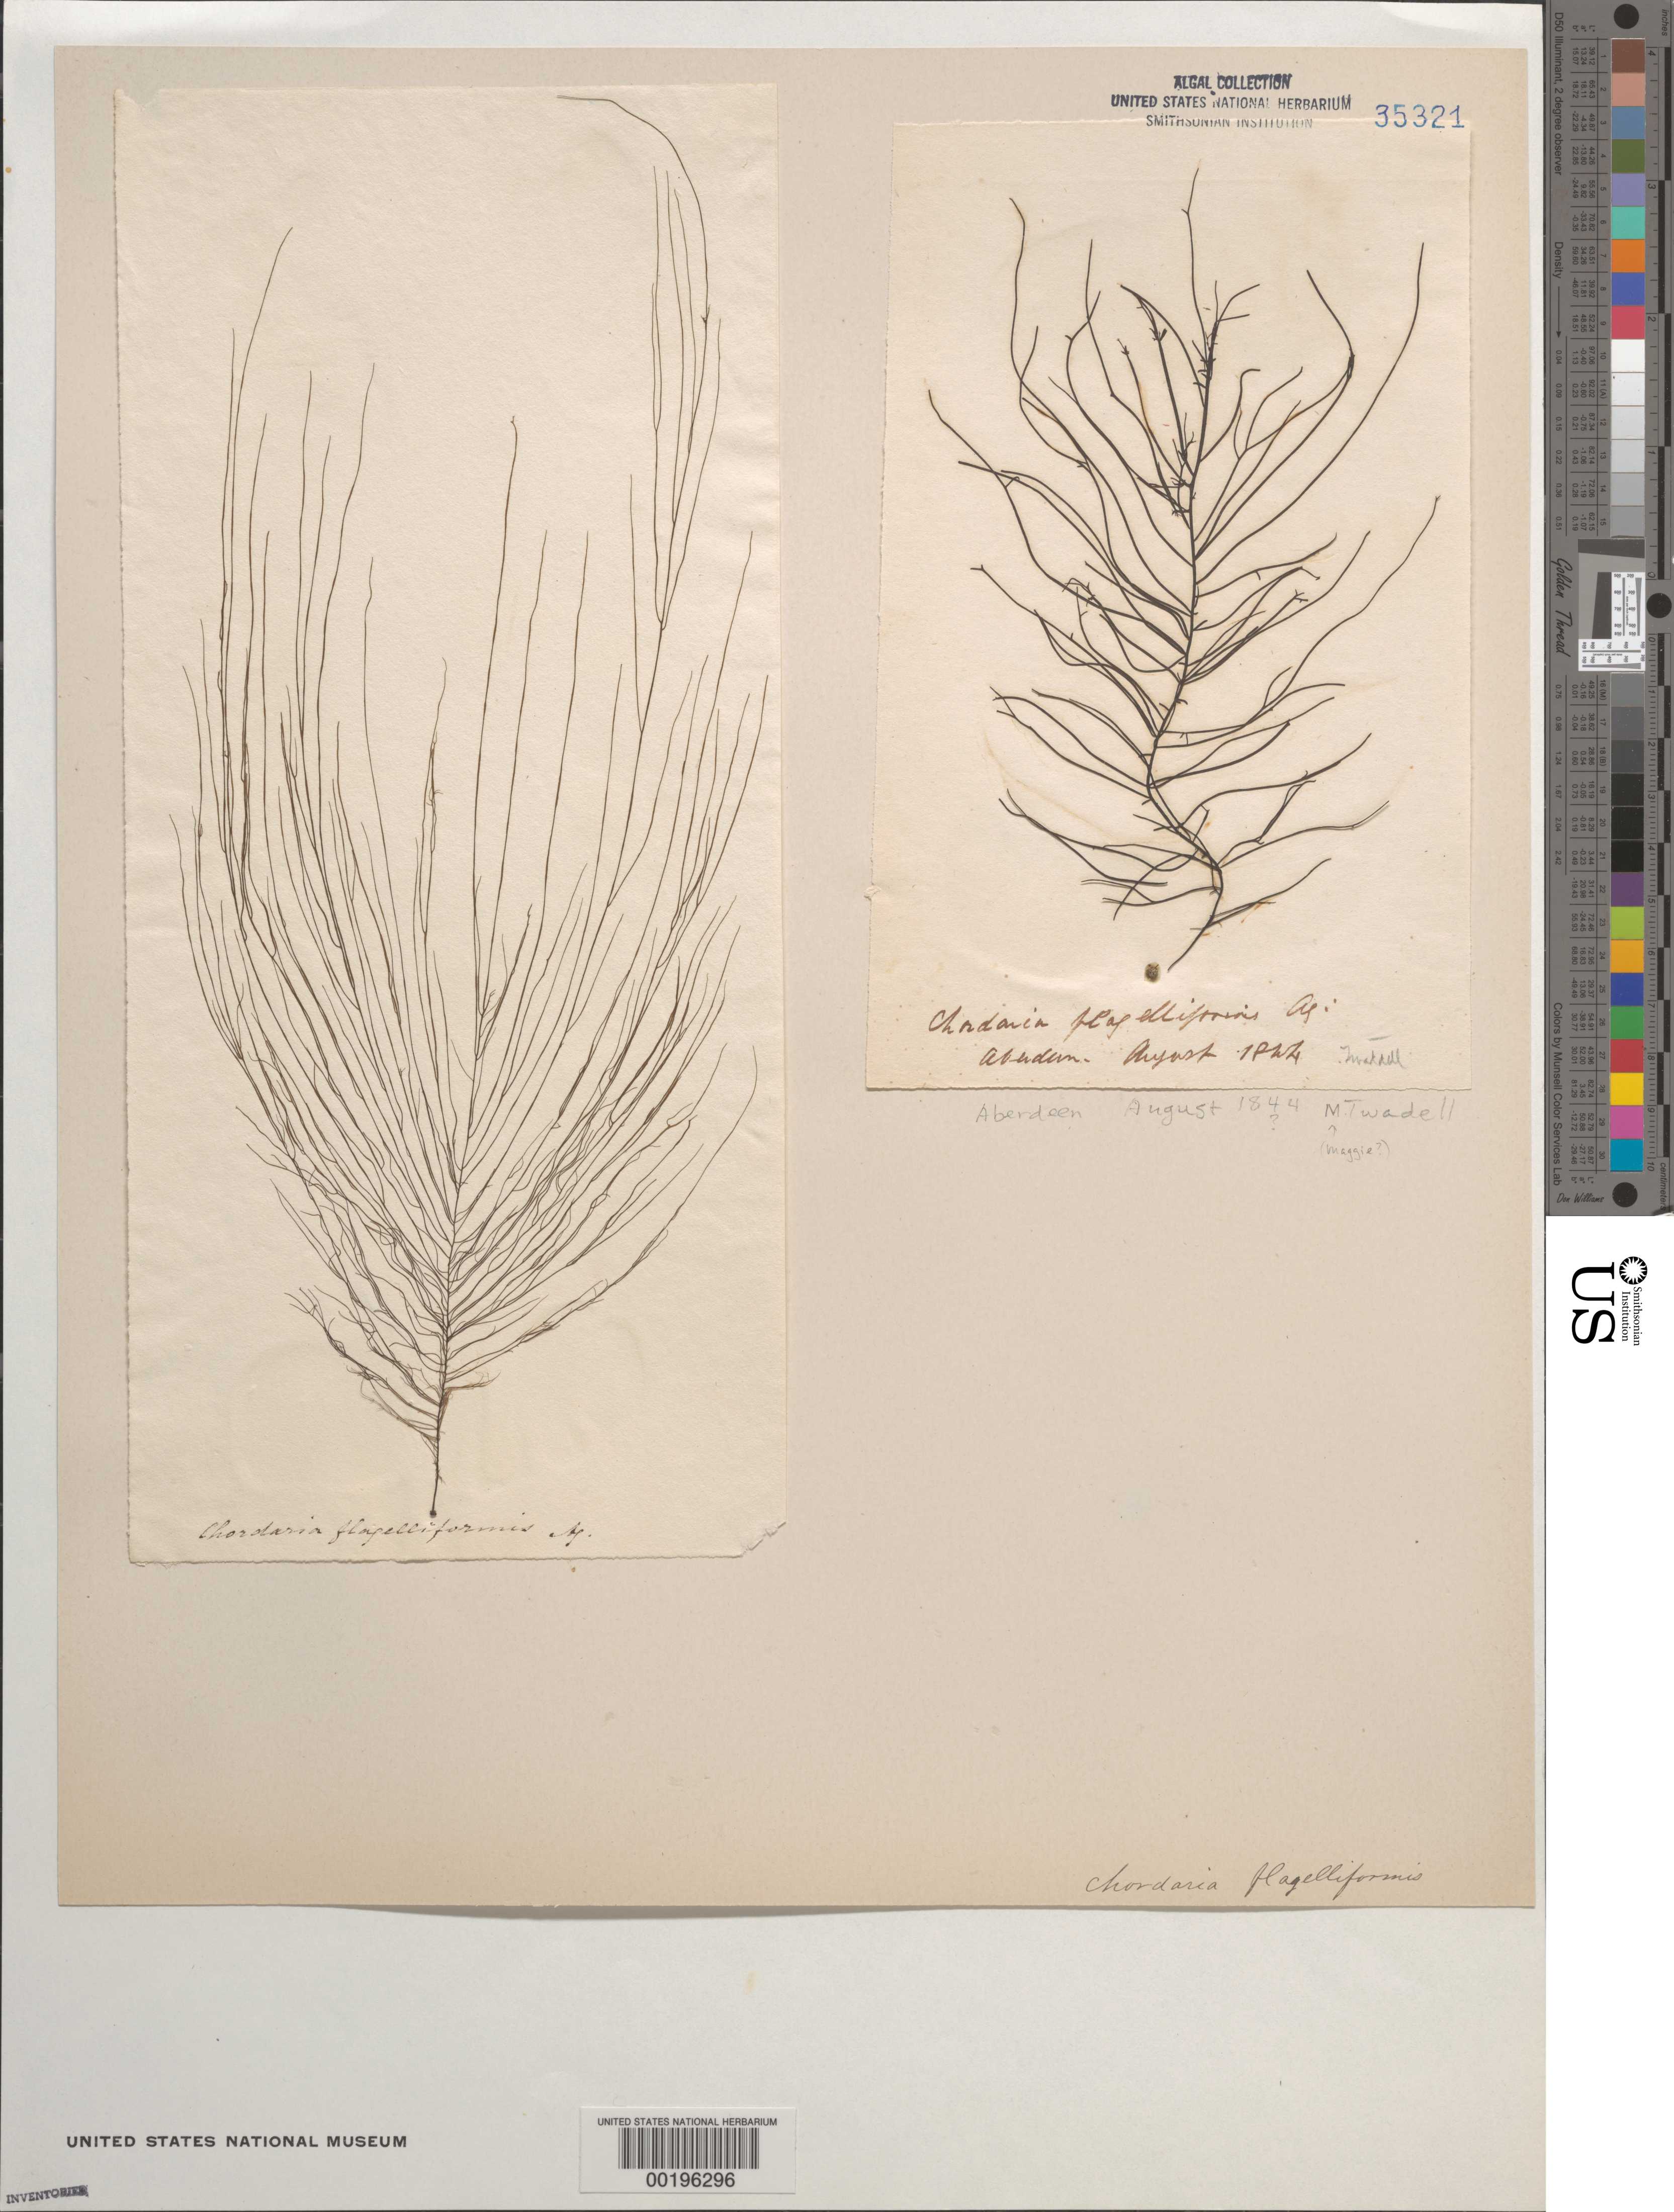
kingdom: Chromista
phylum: Ochrophyta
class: Phaeophyceae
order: Ectocarpales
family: Chordariaceae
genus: Chordaria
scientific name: Chordaria flagelliformis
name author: (Hudson) Grev.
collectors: M. Twaddell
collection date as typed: Aug 1844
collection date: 1844-08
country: United Kingdom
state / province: Scotland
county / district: Grampian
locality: Aberdeen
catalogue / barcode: US 35321